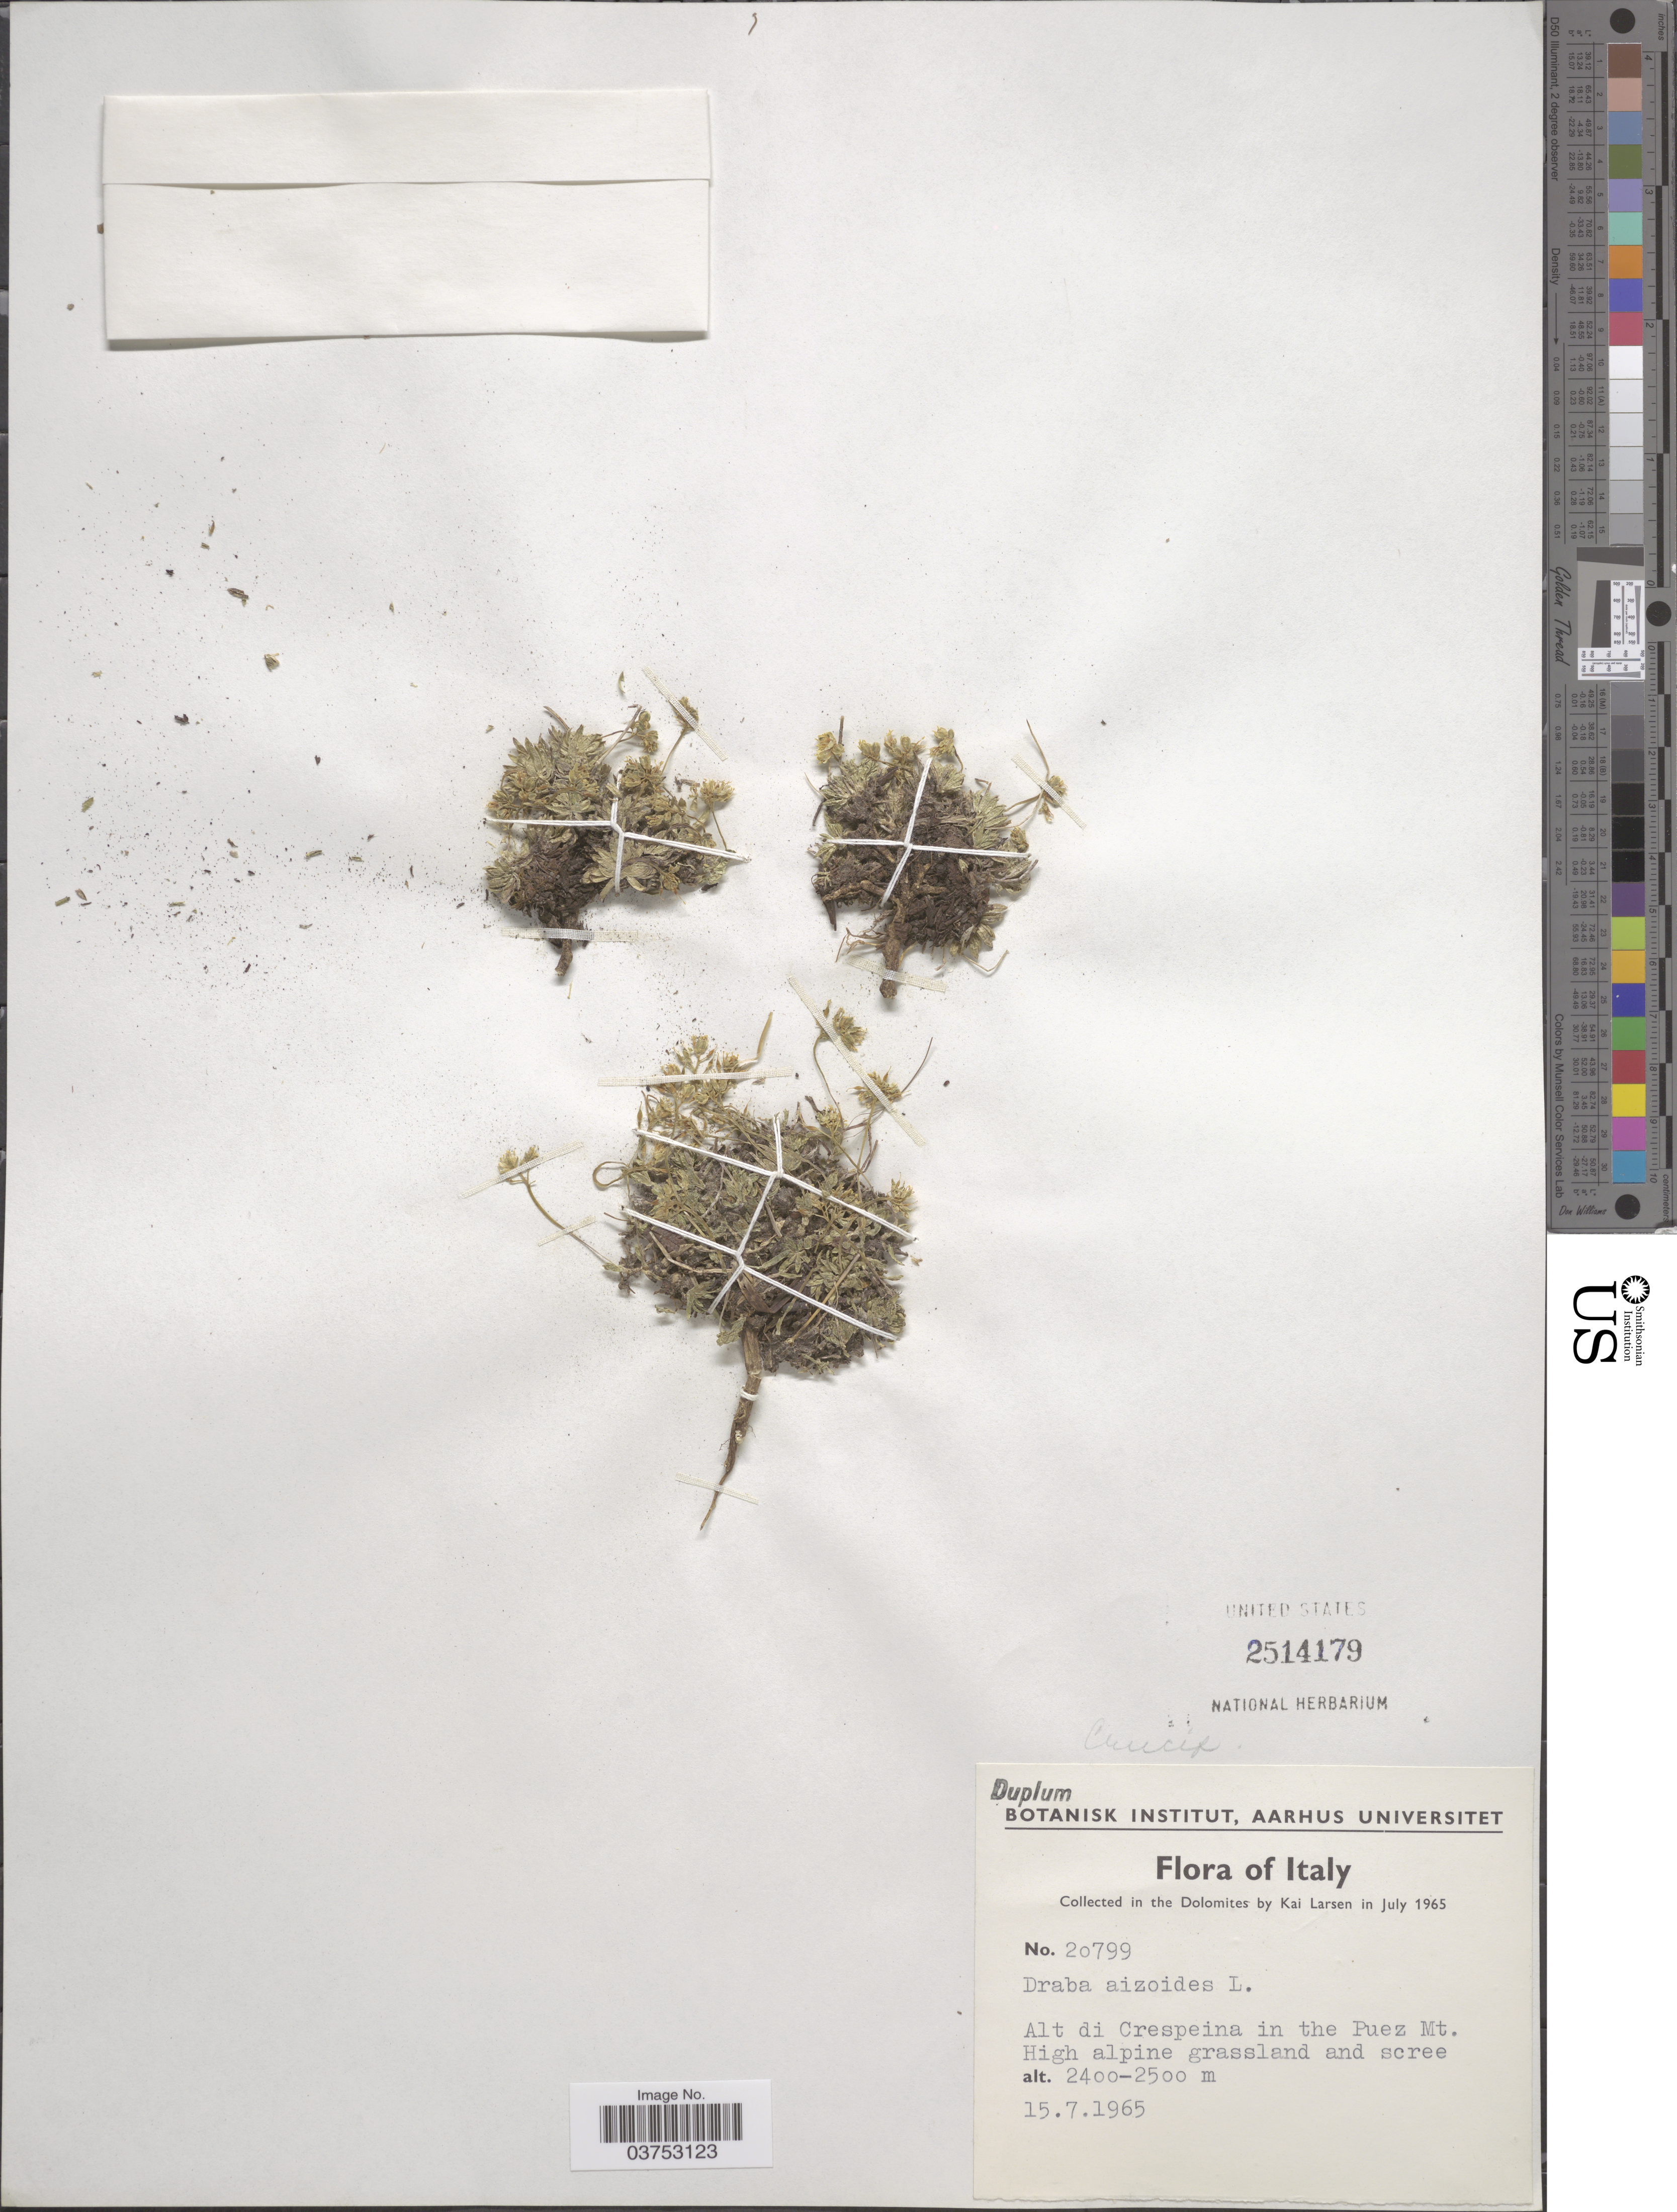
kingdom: Plantae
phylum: Tracheophyta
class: Magnoliopsida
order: Brassicales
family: Brassicaceae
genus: Draba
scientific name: Draba aizoides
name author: L.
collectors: K. Larsen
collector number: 20799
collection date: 1965-07-15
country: Italy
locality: In the Dolomites. Alt di Crespeina in the Puez Mt.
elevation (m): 2400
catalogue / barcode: US 2514179